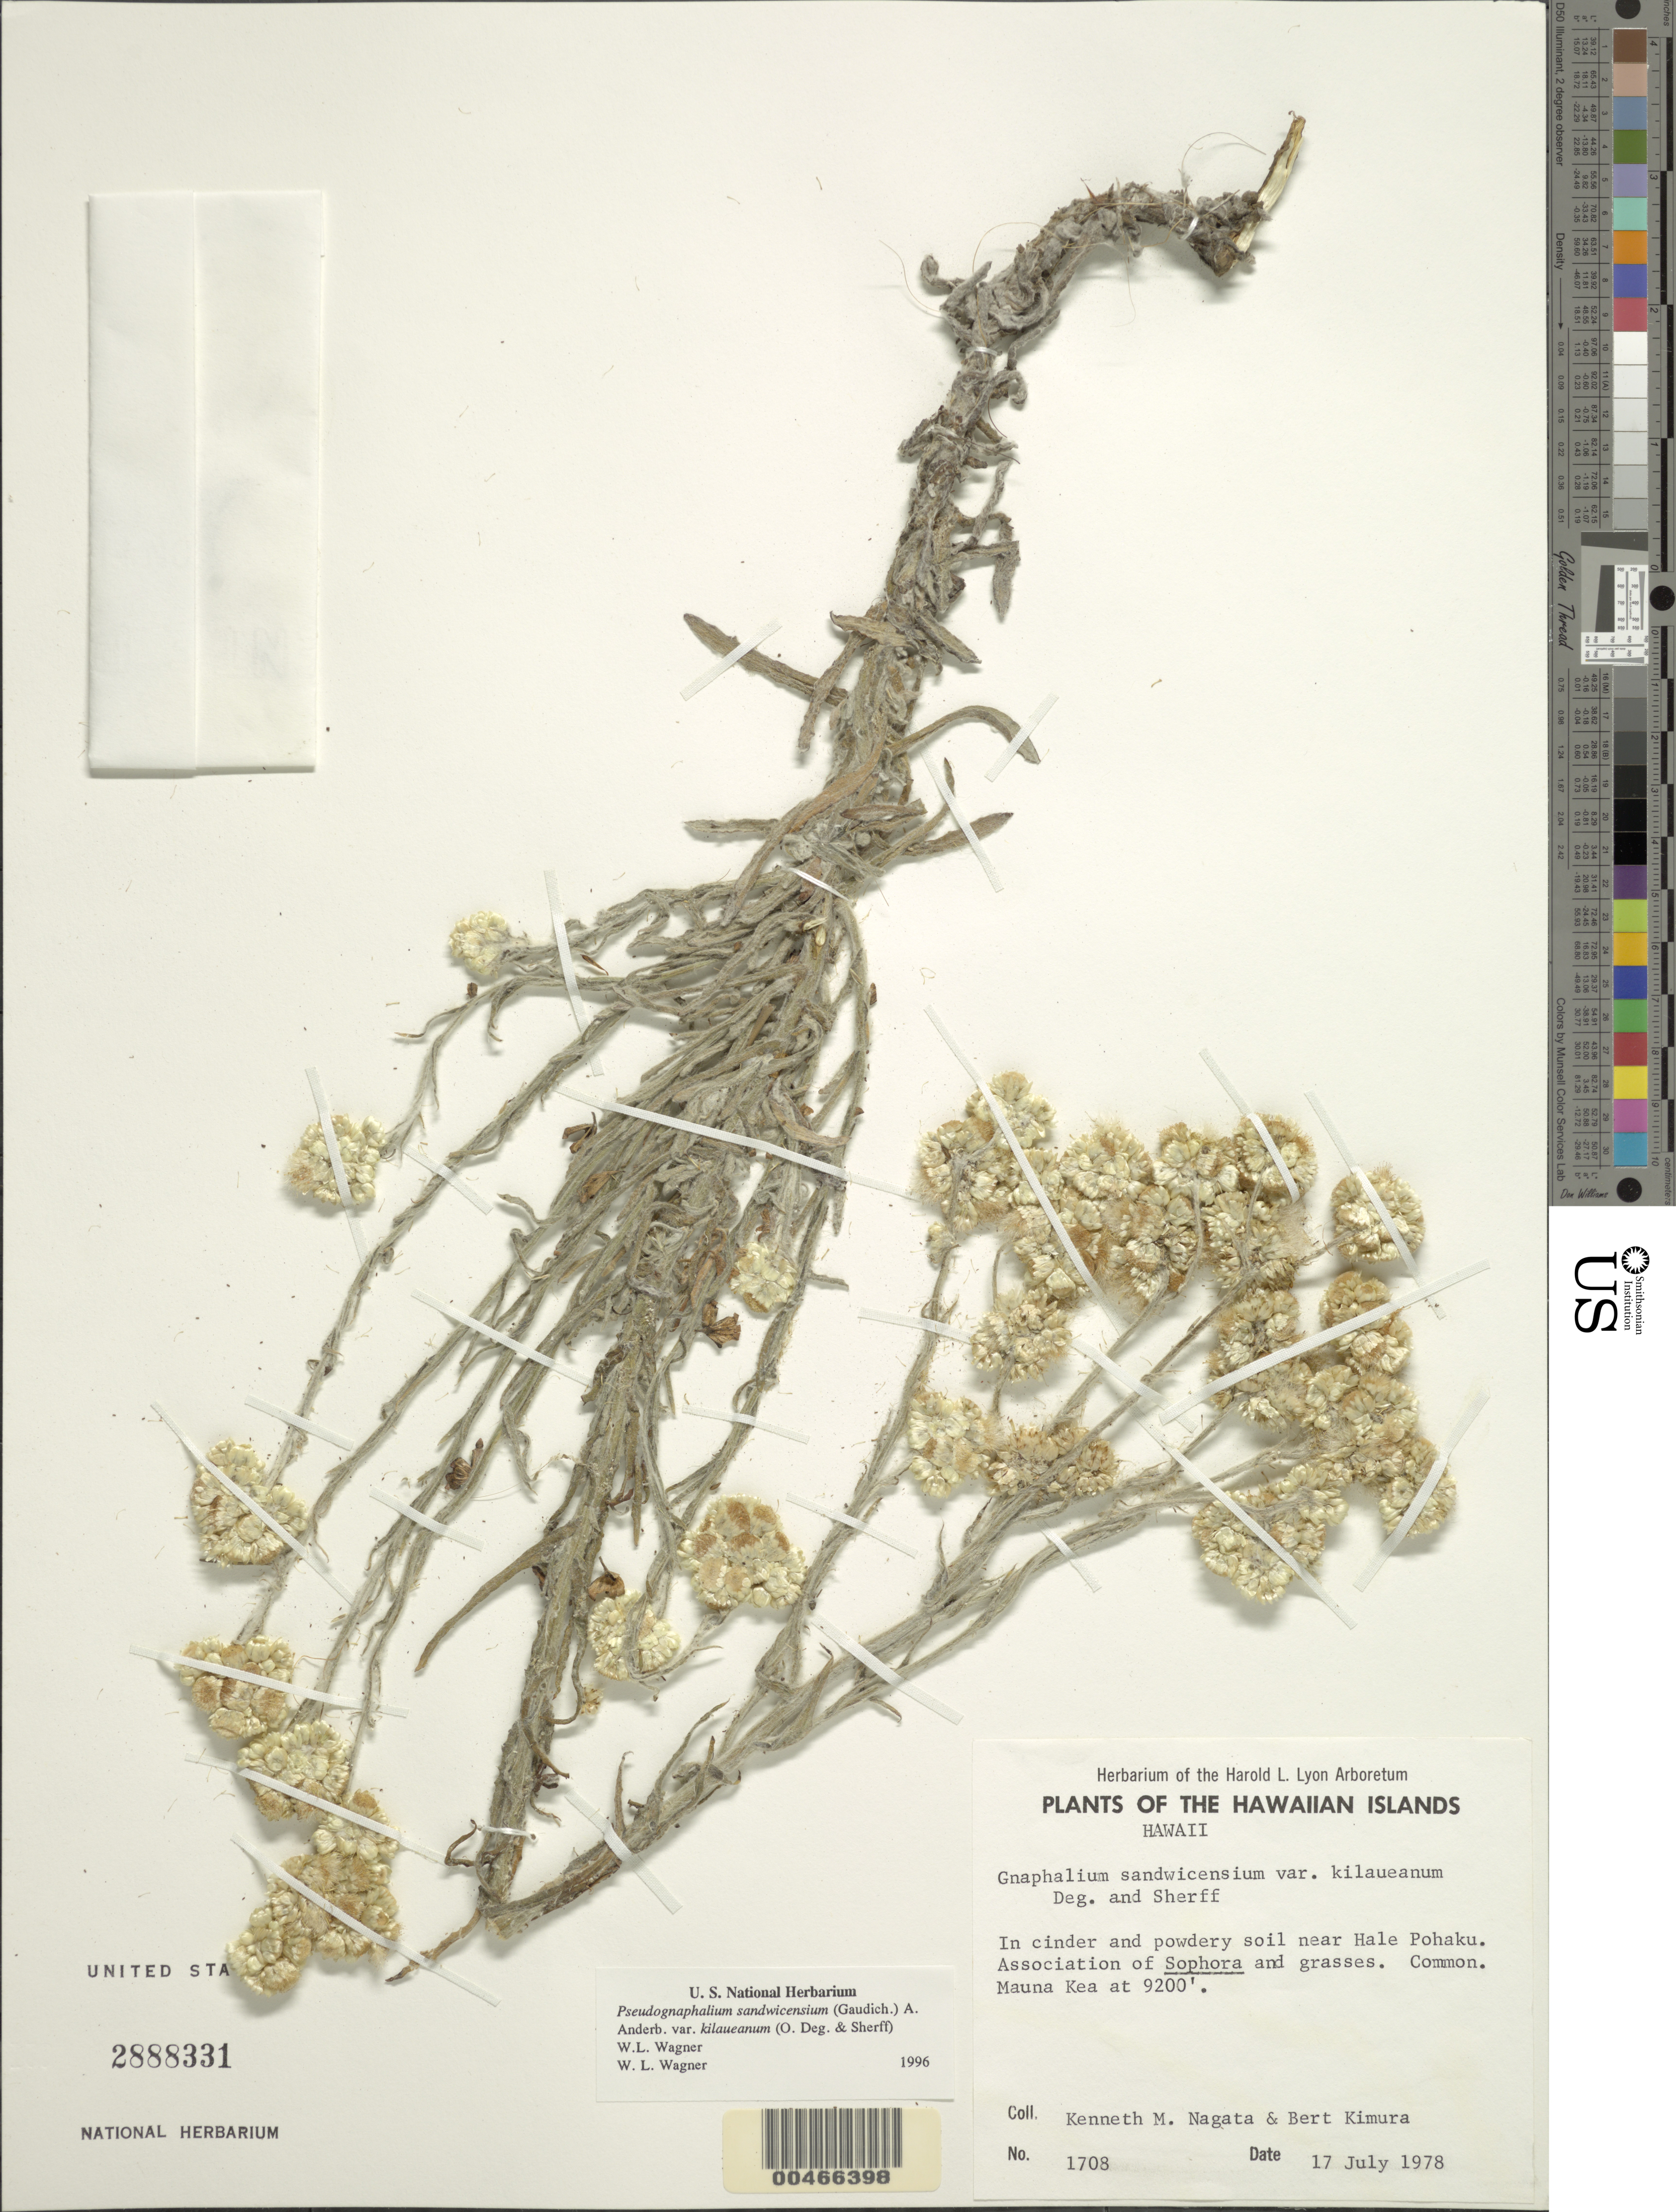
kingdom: Plantae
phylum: Tracheophyta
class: Magnoliopsida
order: Asterales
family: Asteraceae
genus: Pseudognaphalium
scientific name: Pseudognaphalium sandwicensium var. kilaueanum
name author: (O. Deg. & Sherff) W.L. Wagner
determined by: Wagner, W. L., (BOT), Smithsonian Institution - National Museum of Natural History (UNITED STATES)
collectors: K. Nagata & B. Kimura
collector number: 1708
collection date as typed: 17 Jul 1978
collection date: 1978-07-17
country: United States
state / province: Hawaii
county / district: Hawaii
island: Hawaii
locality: near Hale Pohaku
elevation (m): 2804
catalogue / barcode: US 2888331